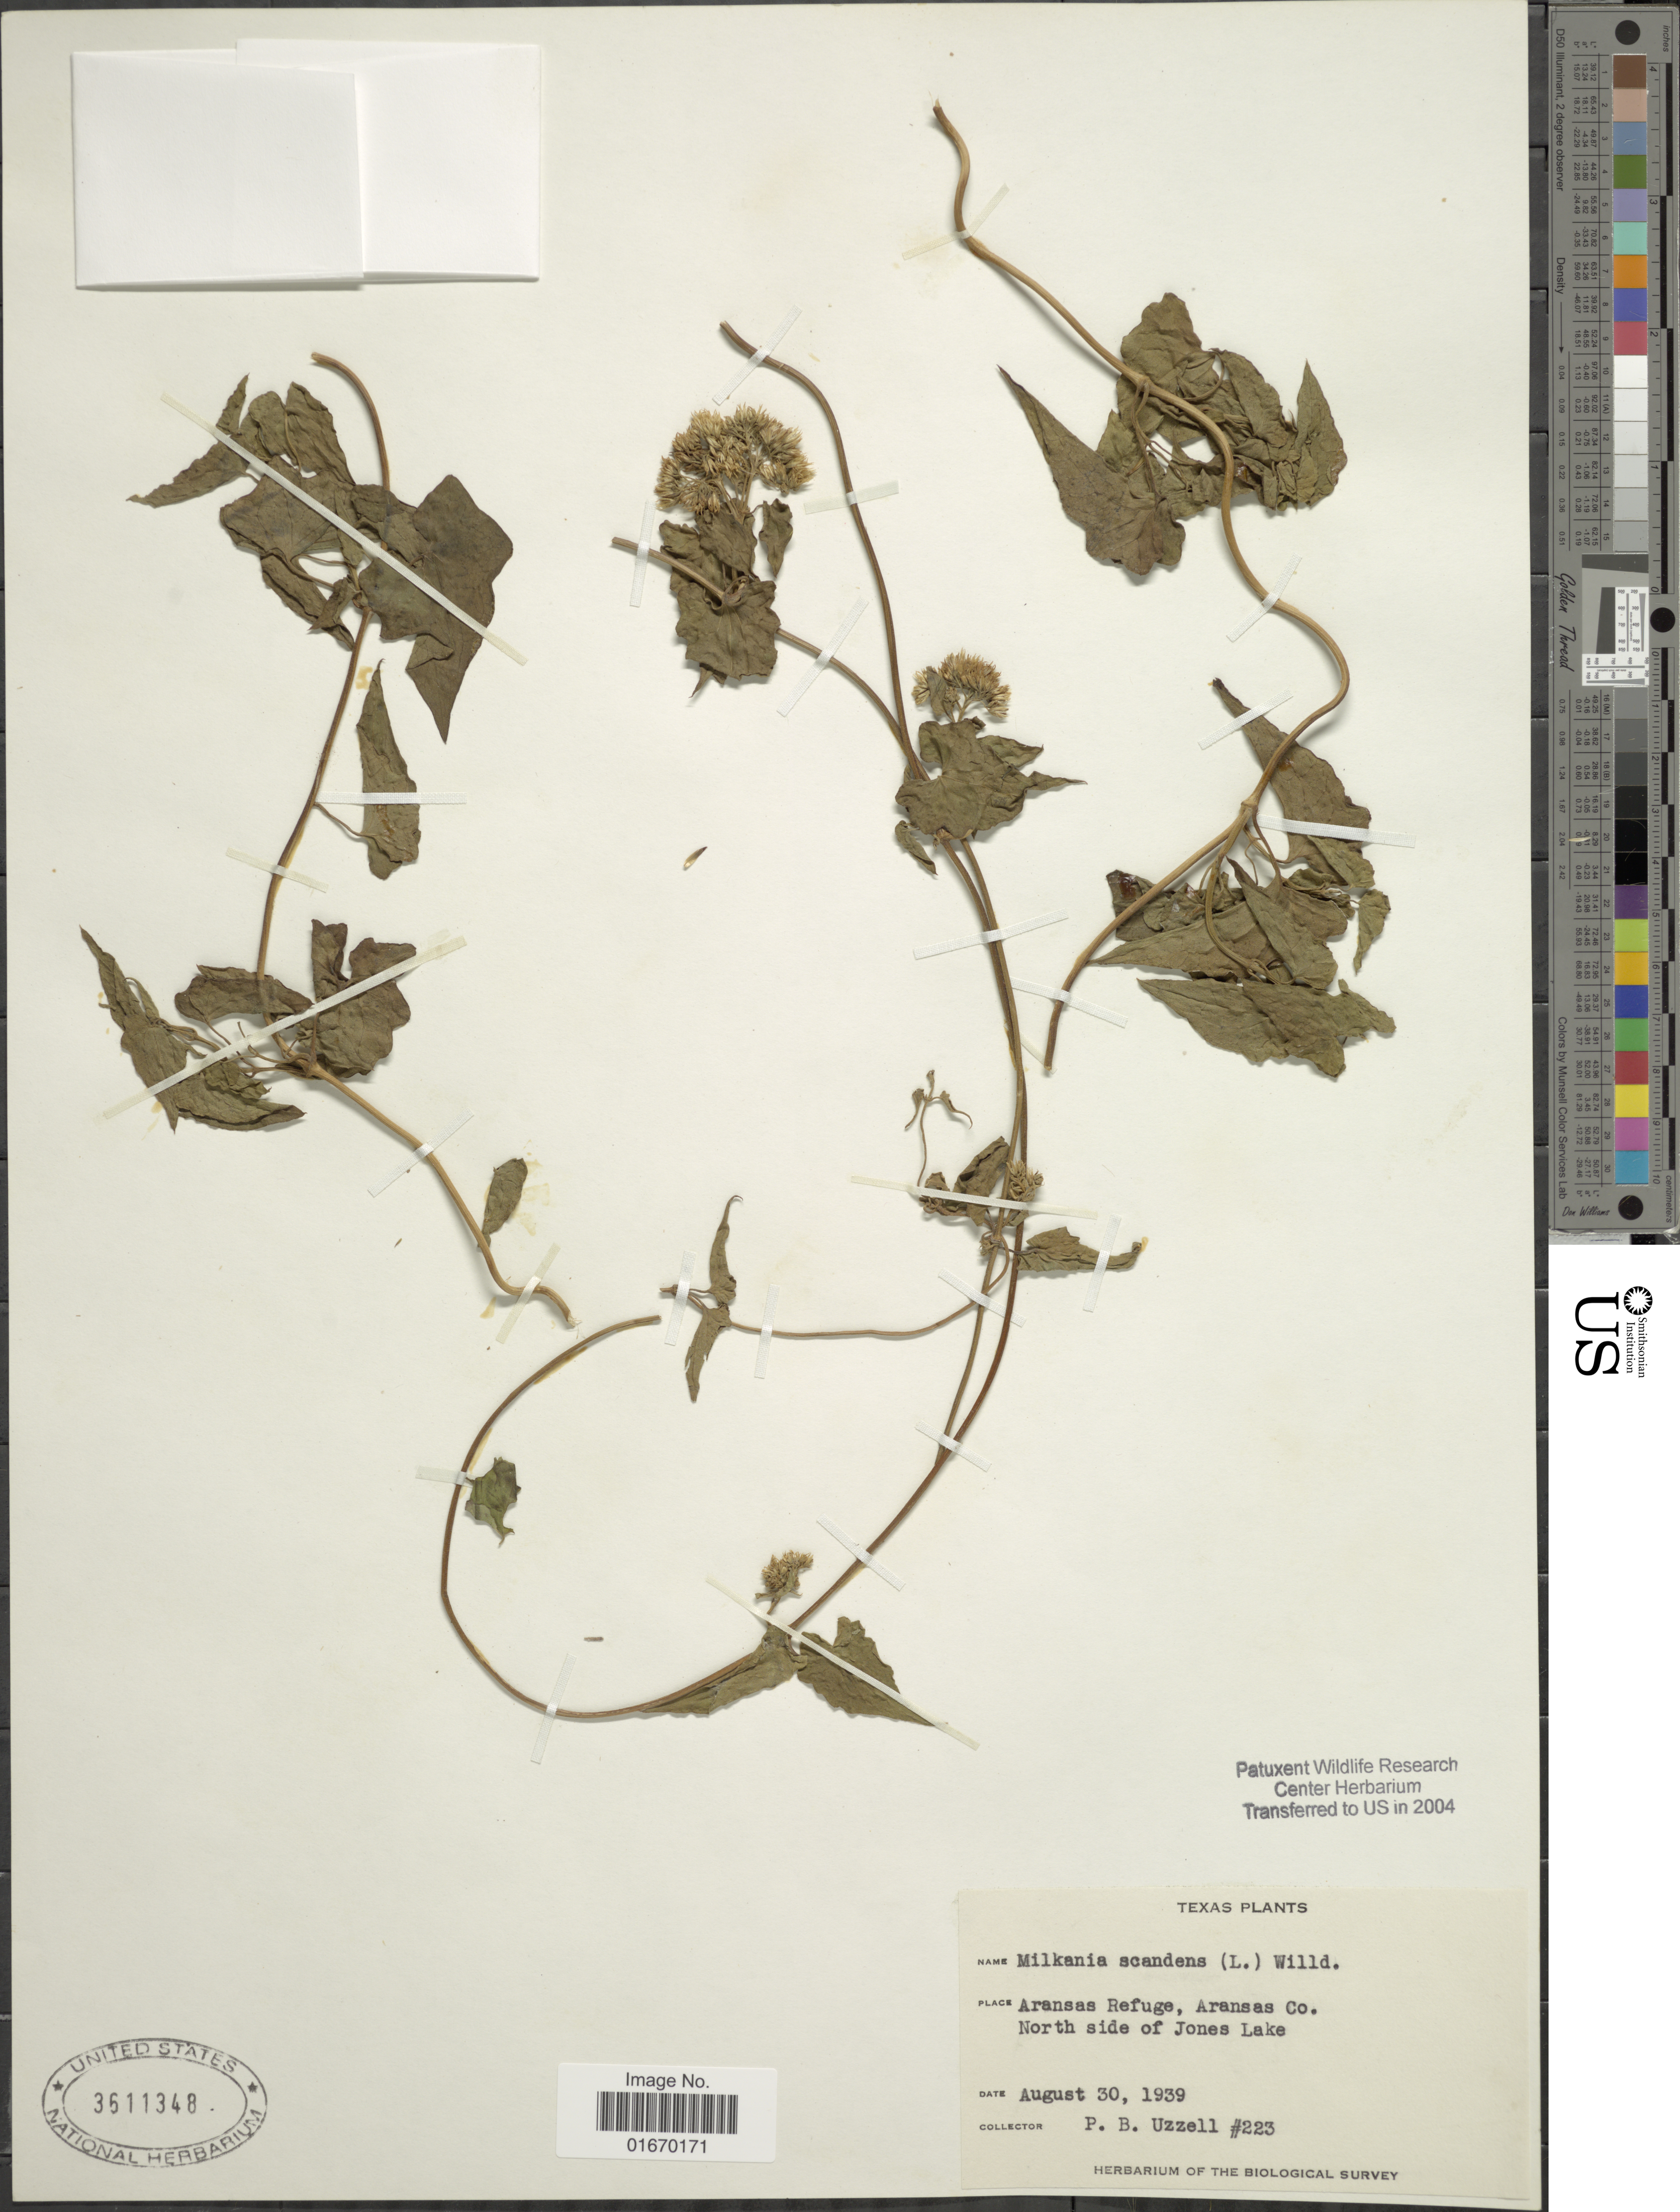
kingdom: Plantae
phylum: Tracheophyta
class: Magnoliopsida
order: Asterales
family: Asteraceae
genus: Mikania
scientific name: Mikania scandens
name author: (L.) Willd.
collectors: P. Uzzell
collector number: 223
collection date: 1939-08-30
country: United States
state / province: Texas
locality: Aransas Refuge, Aransas Co., North side of Jones Lake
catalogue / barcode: US 3611348